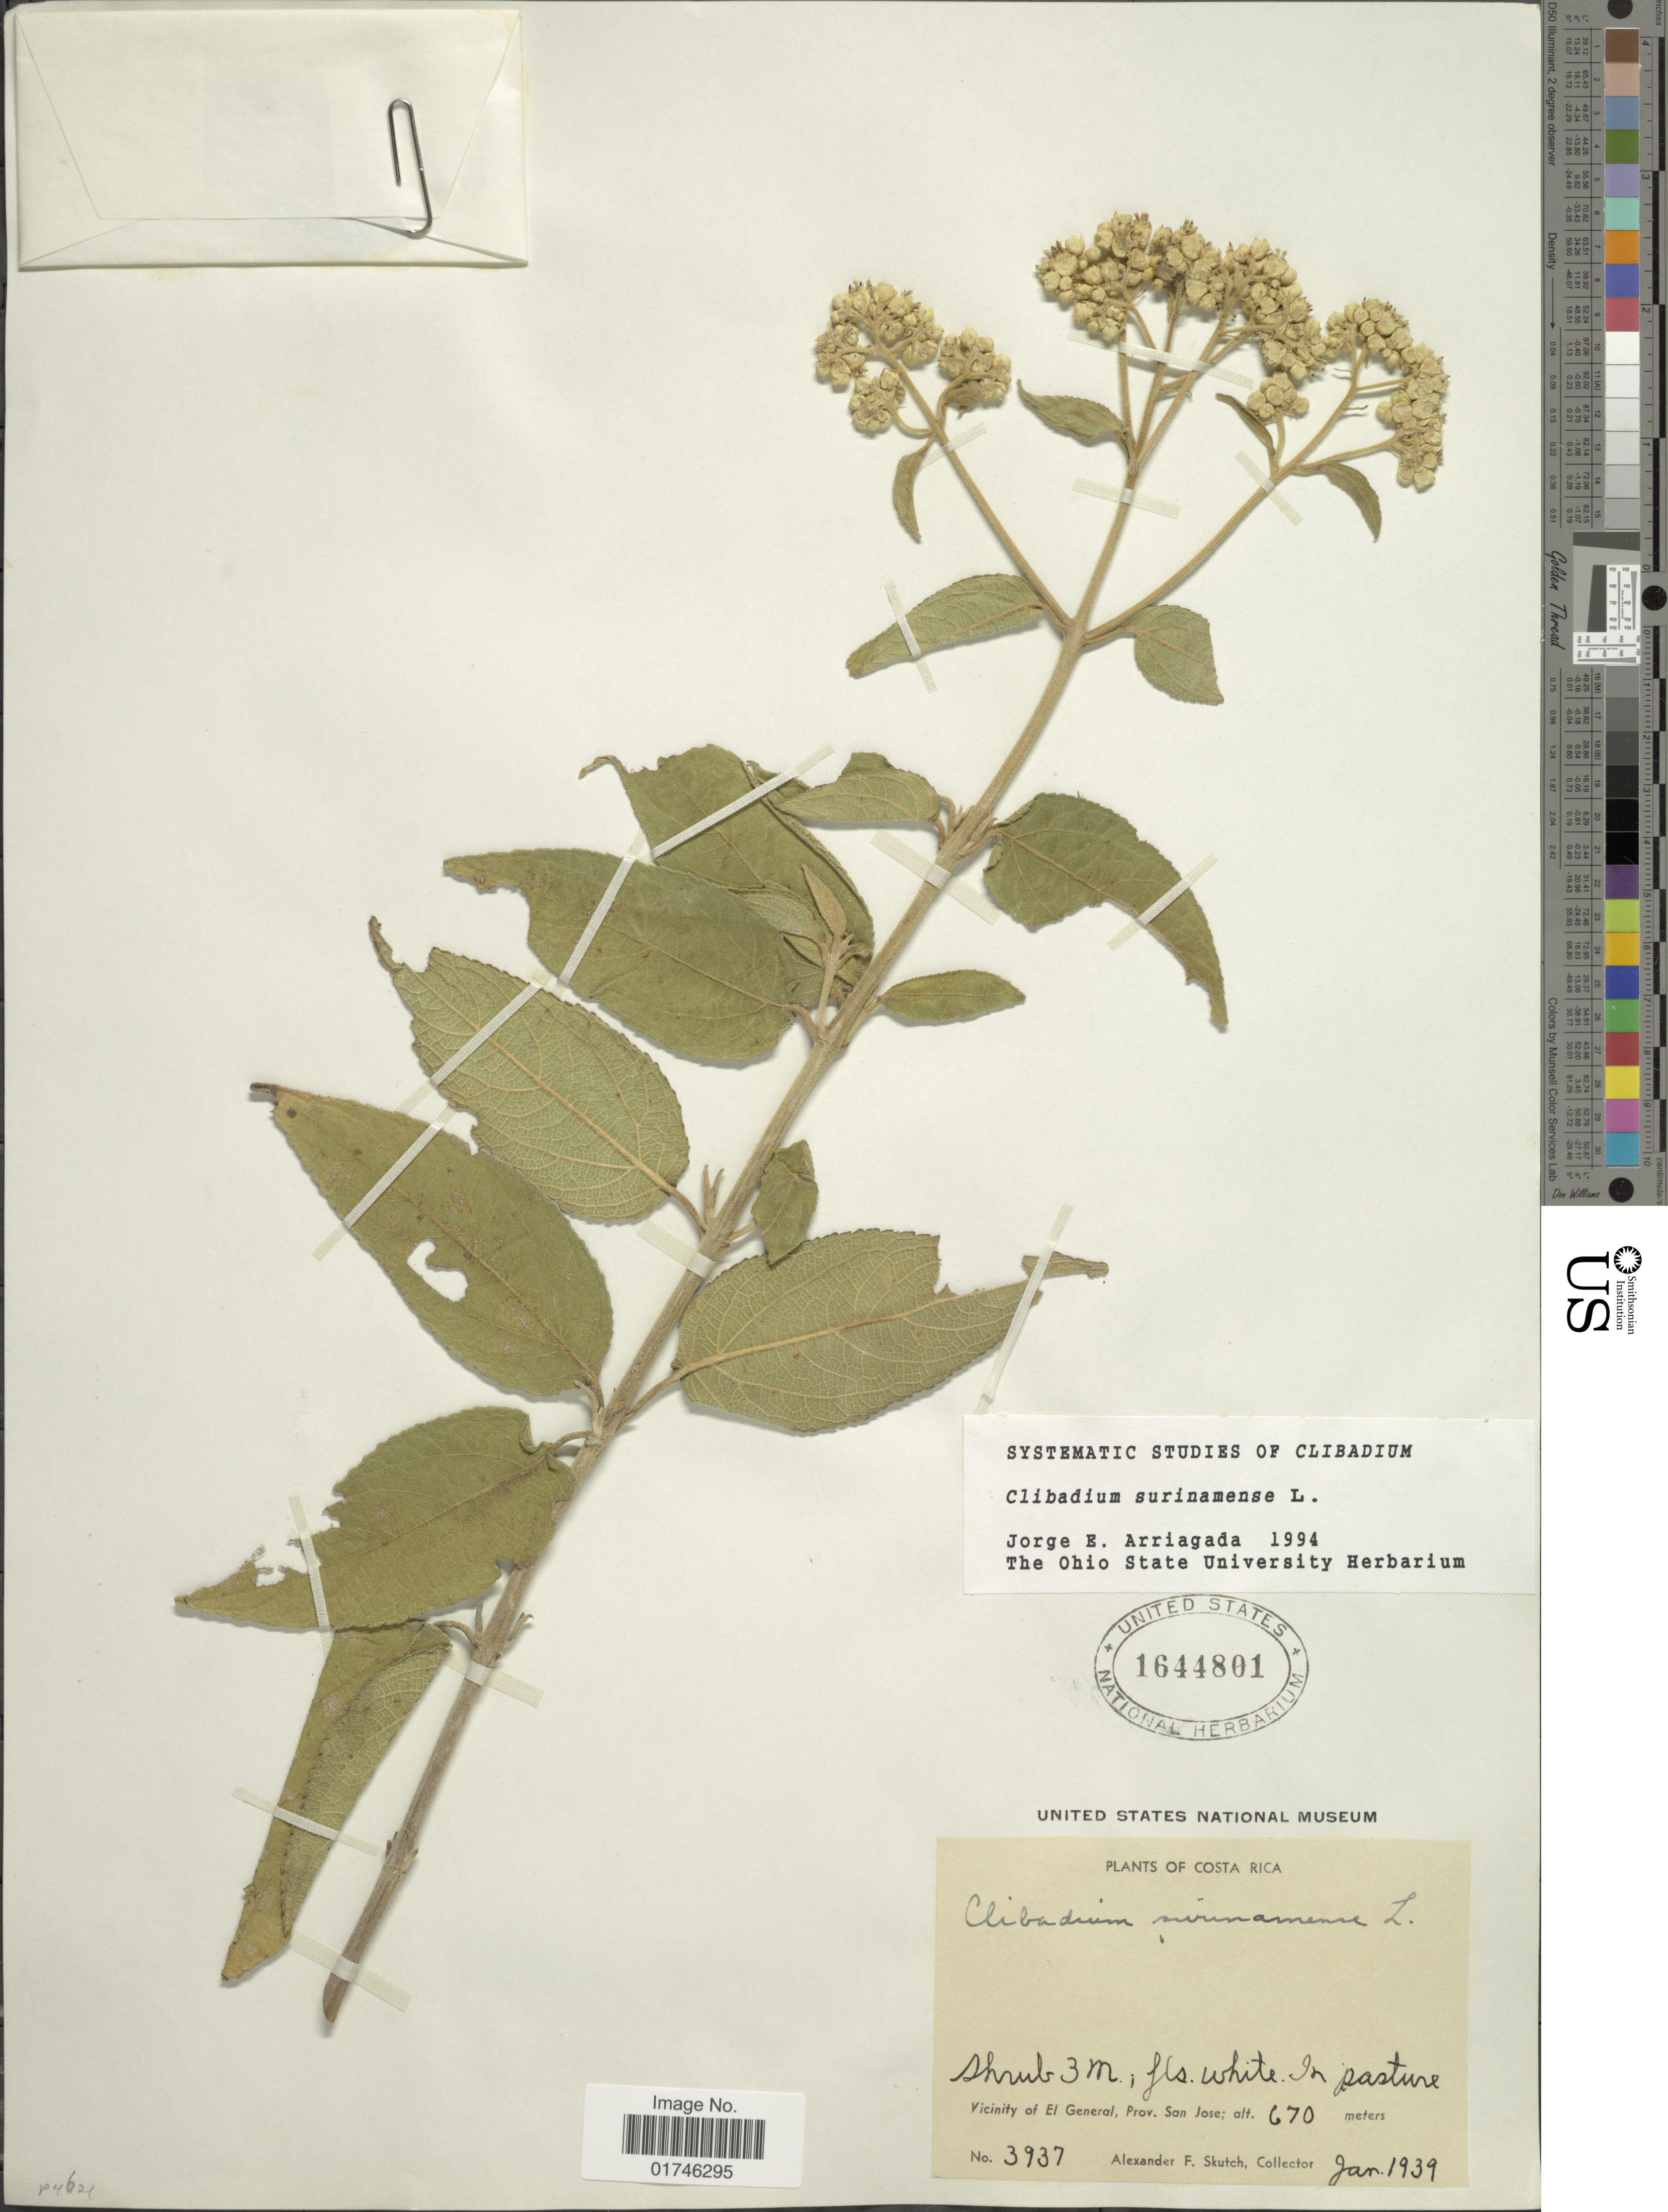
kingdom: Plantae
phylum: Tracheophyta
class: Magnoliopsida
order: Asterales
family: Asteraceae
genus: Clibadium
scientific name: Clibadium surinamense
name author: L.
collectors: A. F. Skutch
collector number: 3937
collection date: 1939-01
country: Costa Rica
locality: Vicinity of El General, Prov. San Jose.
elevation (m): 670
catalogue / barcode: US 1644801